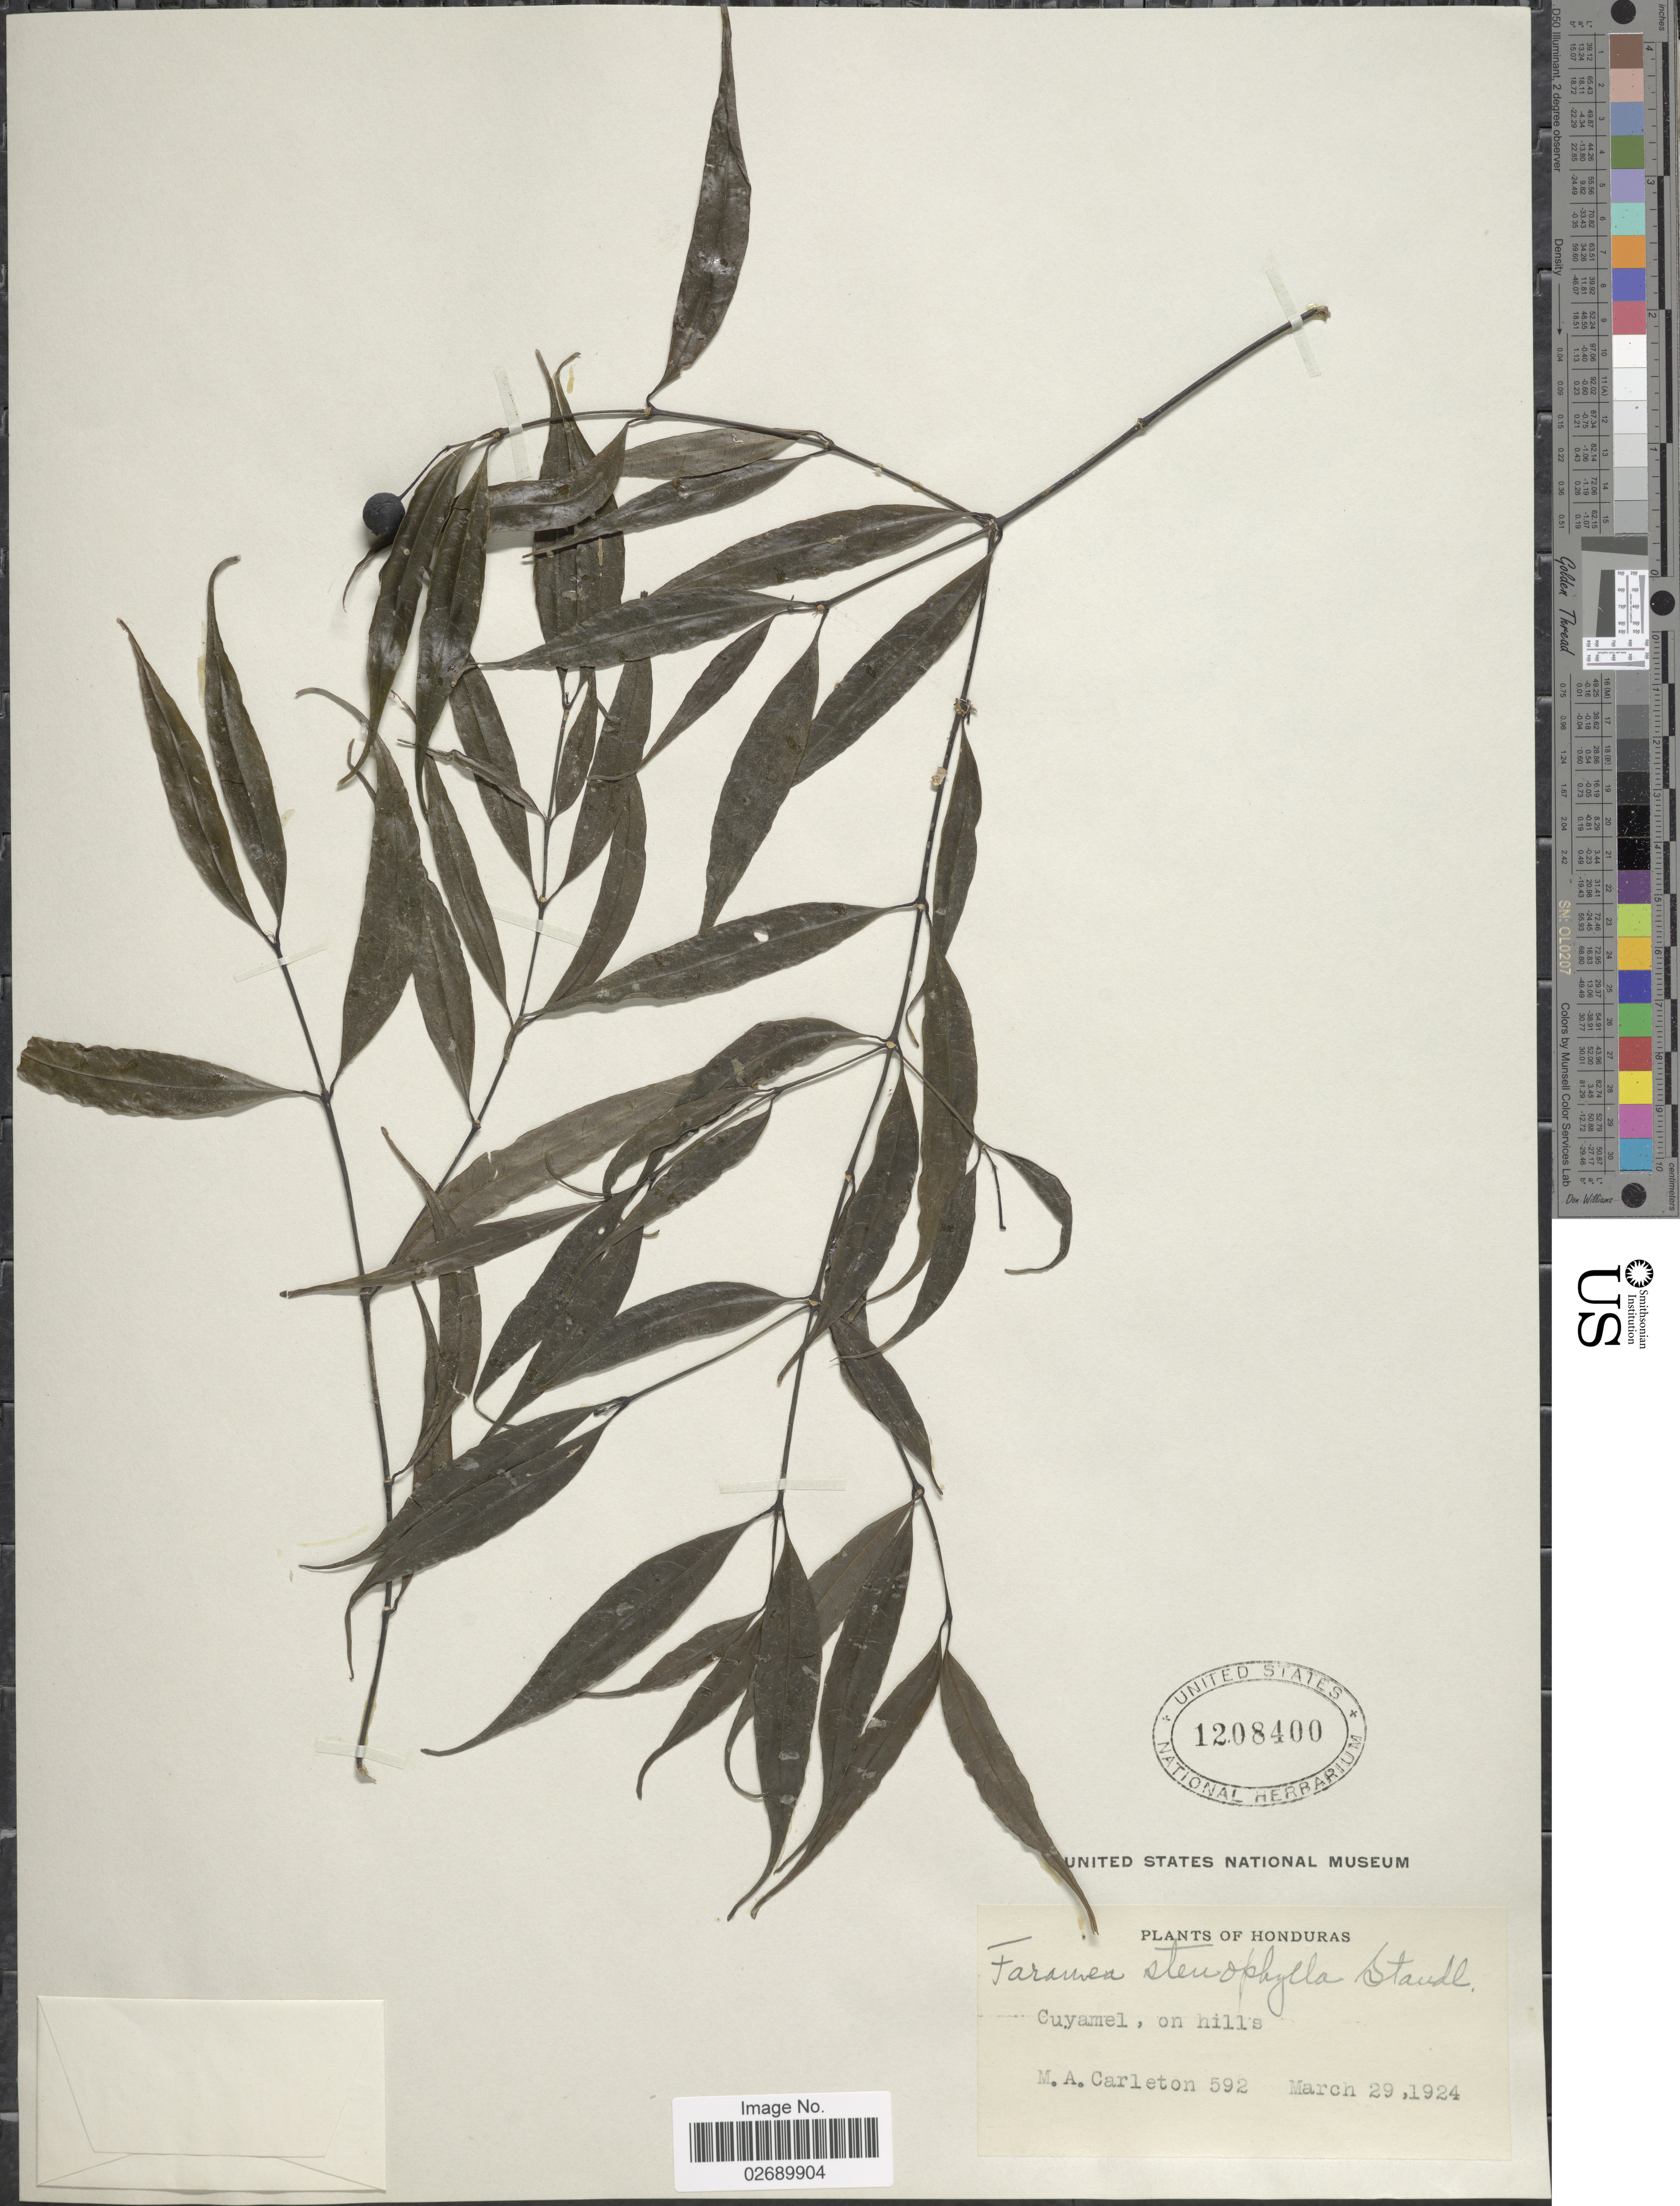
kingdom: Plantae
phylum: Tracheophyta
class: Magnoliopsida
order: Gentianales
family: Rubiaceae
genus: Faramea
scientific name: Faramea stenophylla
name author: Standl.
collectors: M. A. Carleton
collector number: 592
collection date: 1924-03-29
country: Honduras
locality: Cuyamel, on hills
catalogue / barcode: US 1208400